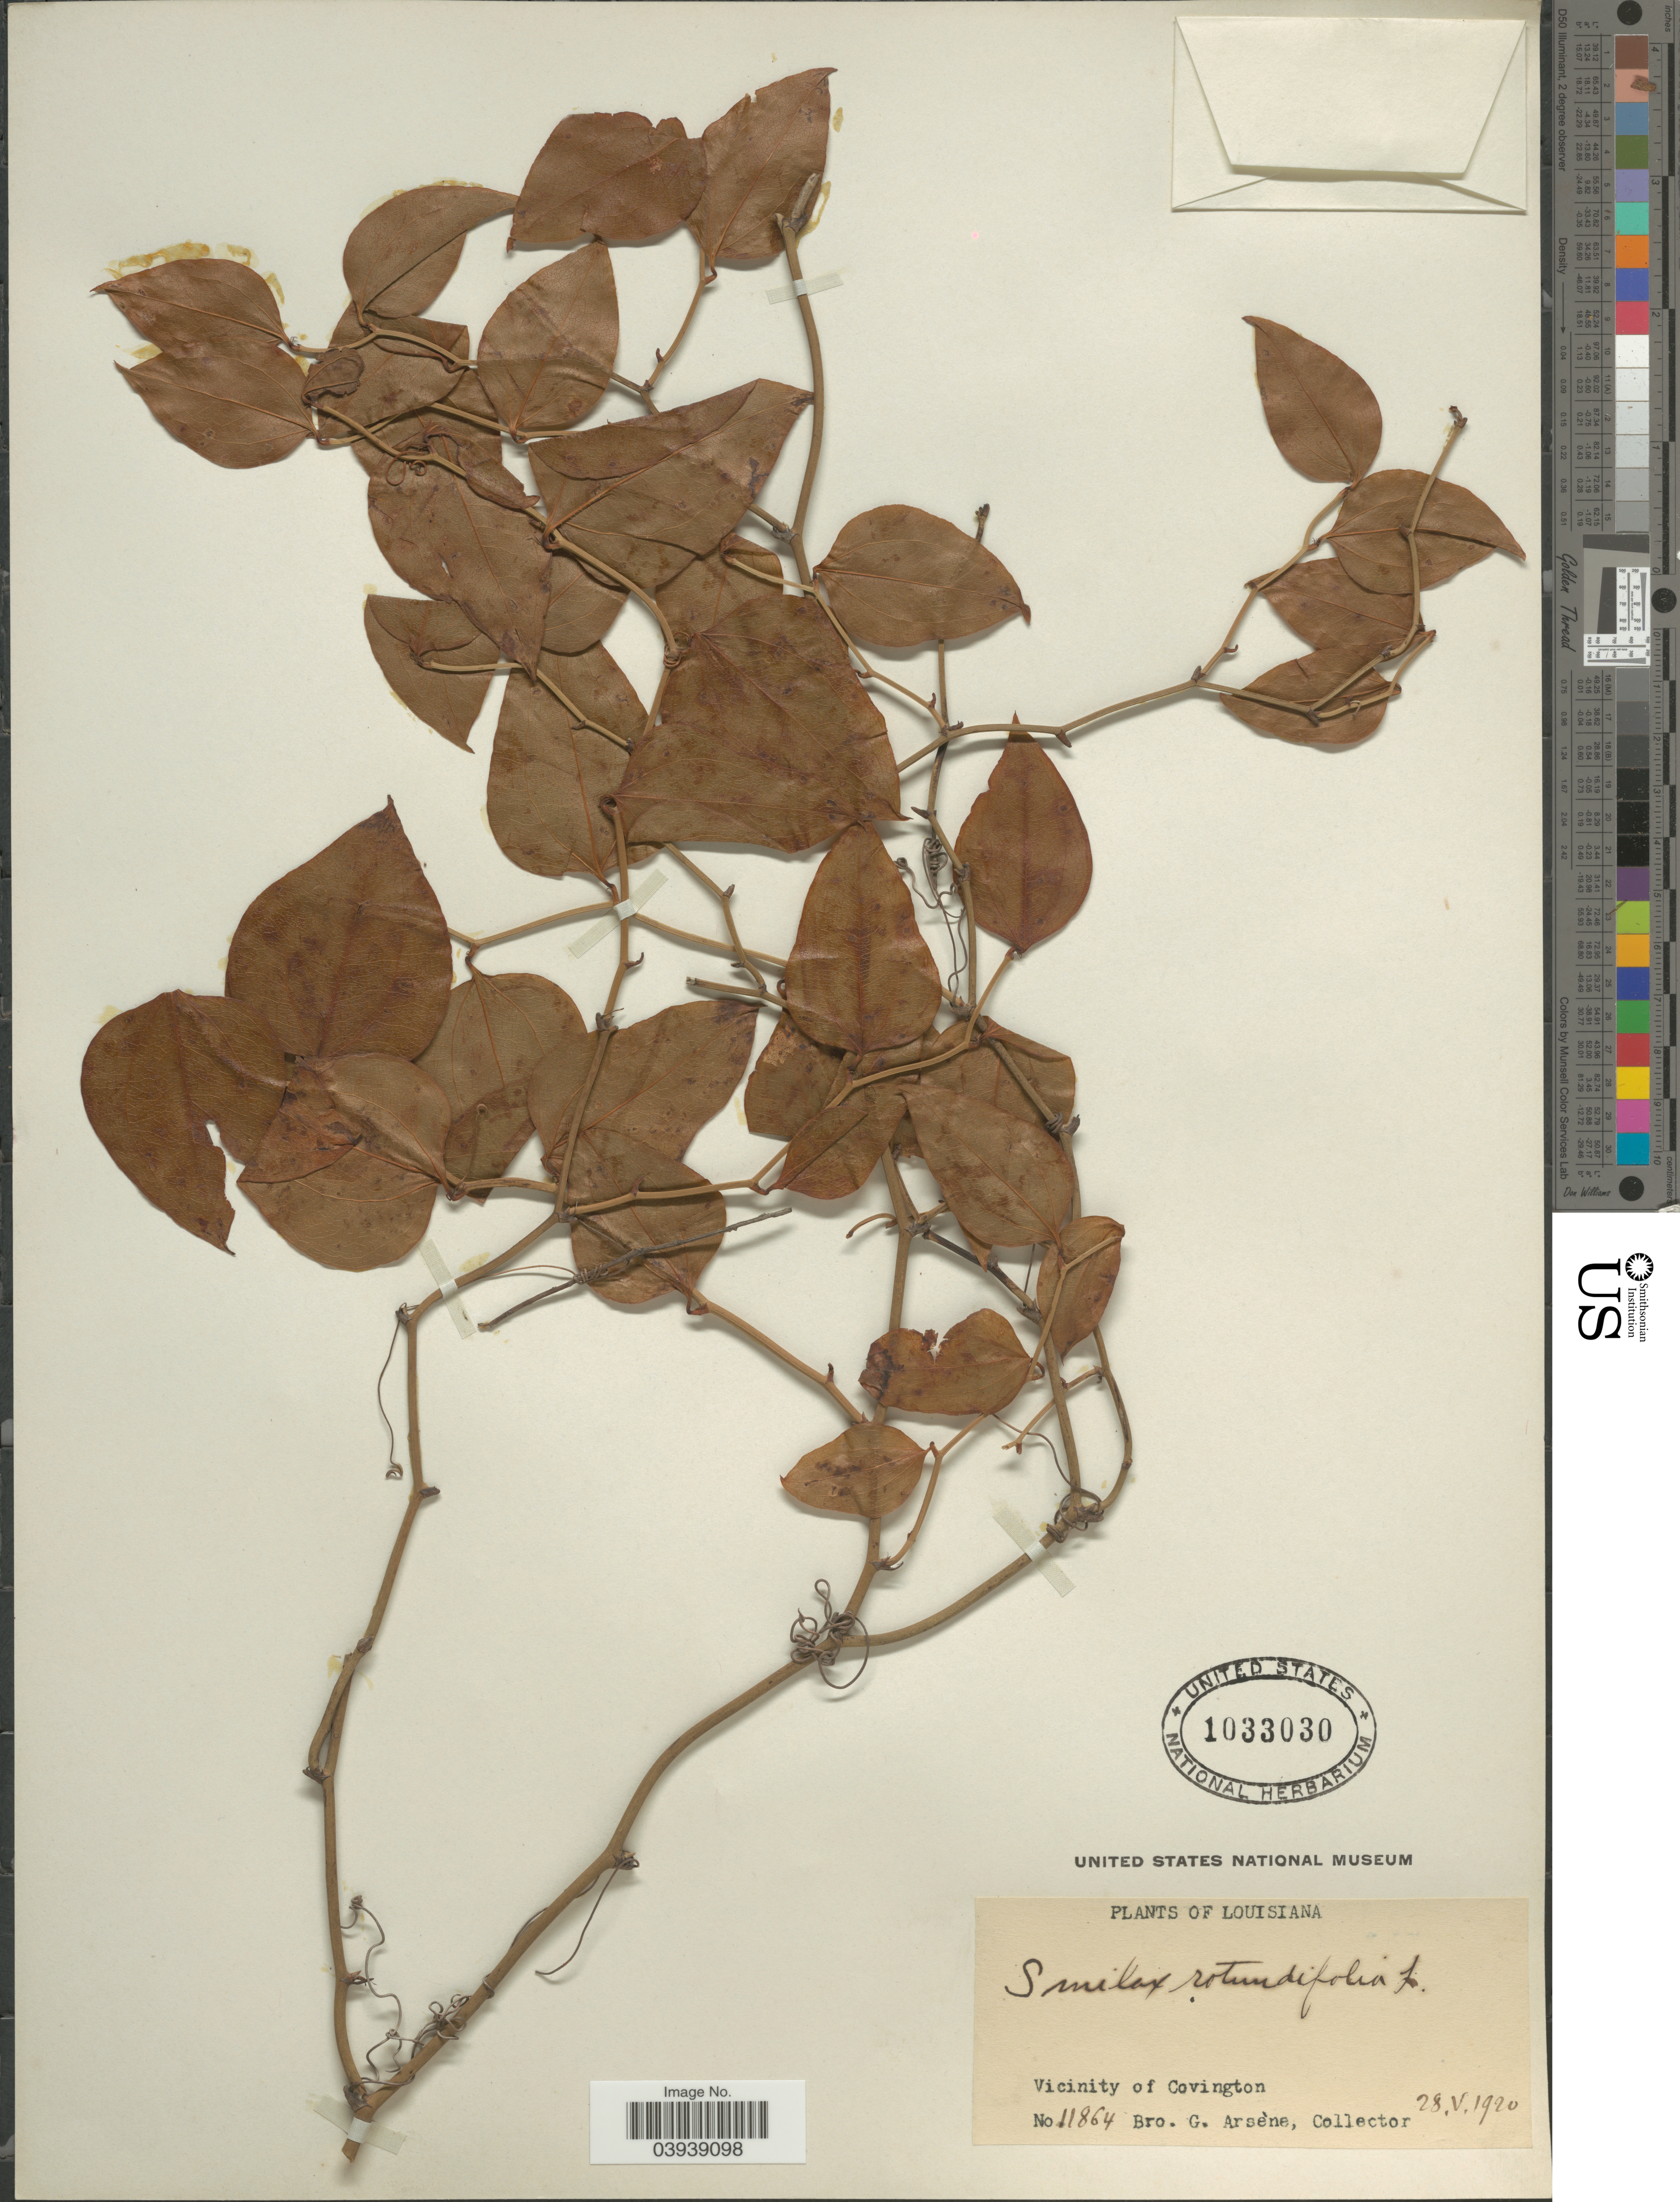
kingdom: Plantae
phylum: Tracheophyta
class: Liliopsida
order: Liliales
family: Smilacaceae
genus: Smilax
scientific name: Smilax rotundifolia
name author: L.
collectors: Bro. G. Arsène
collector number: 11864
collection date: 1920-05-28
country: United States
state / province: Louisiana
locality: Vicinity of Covington.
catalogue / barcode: US 1033030